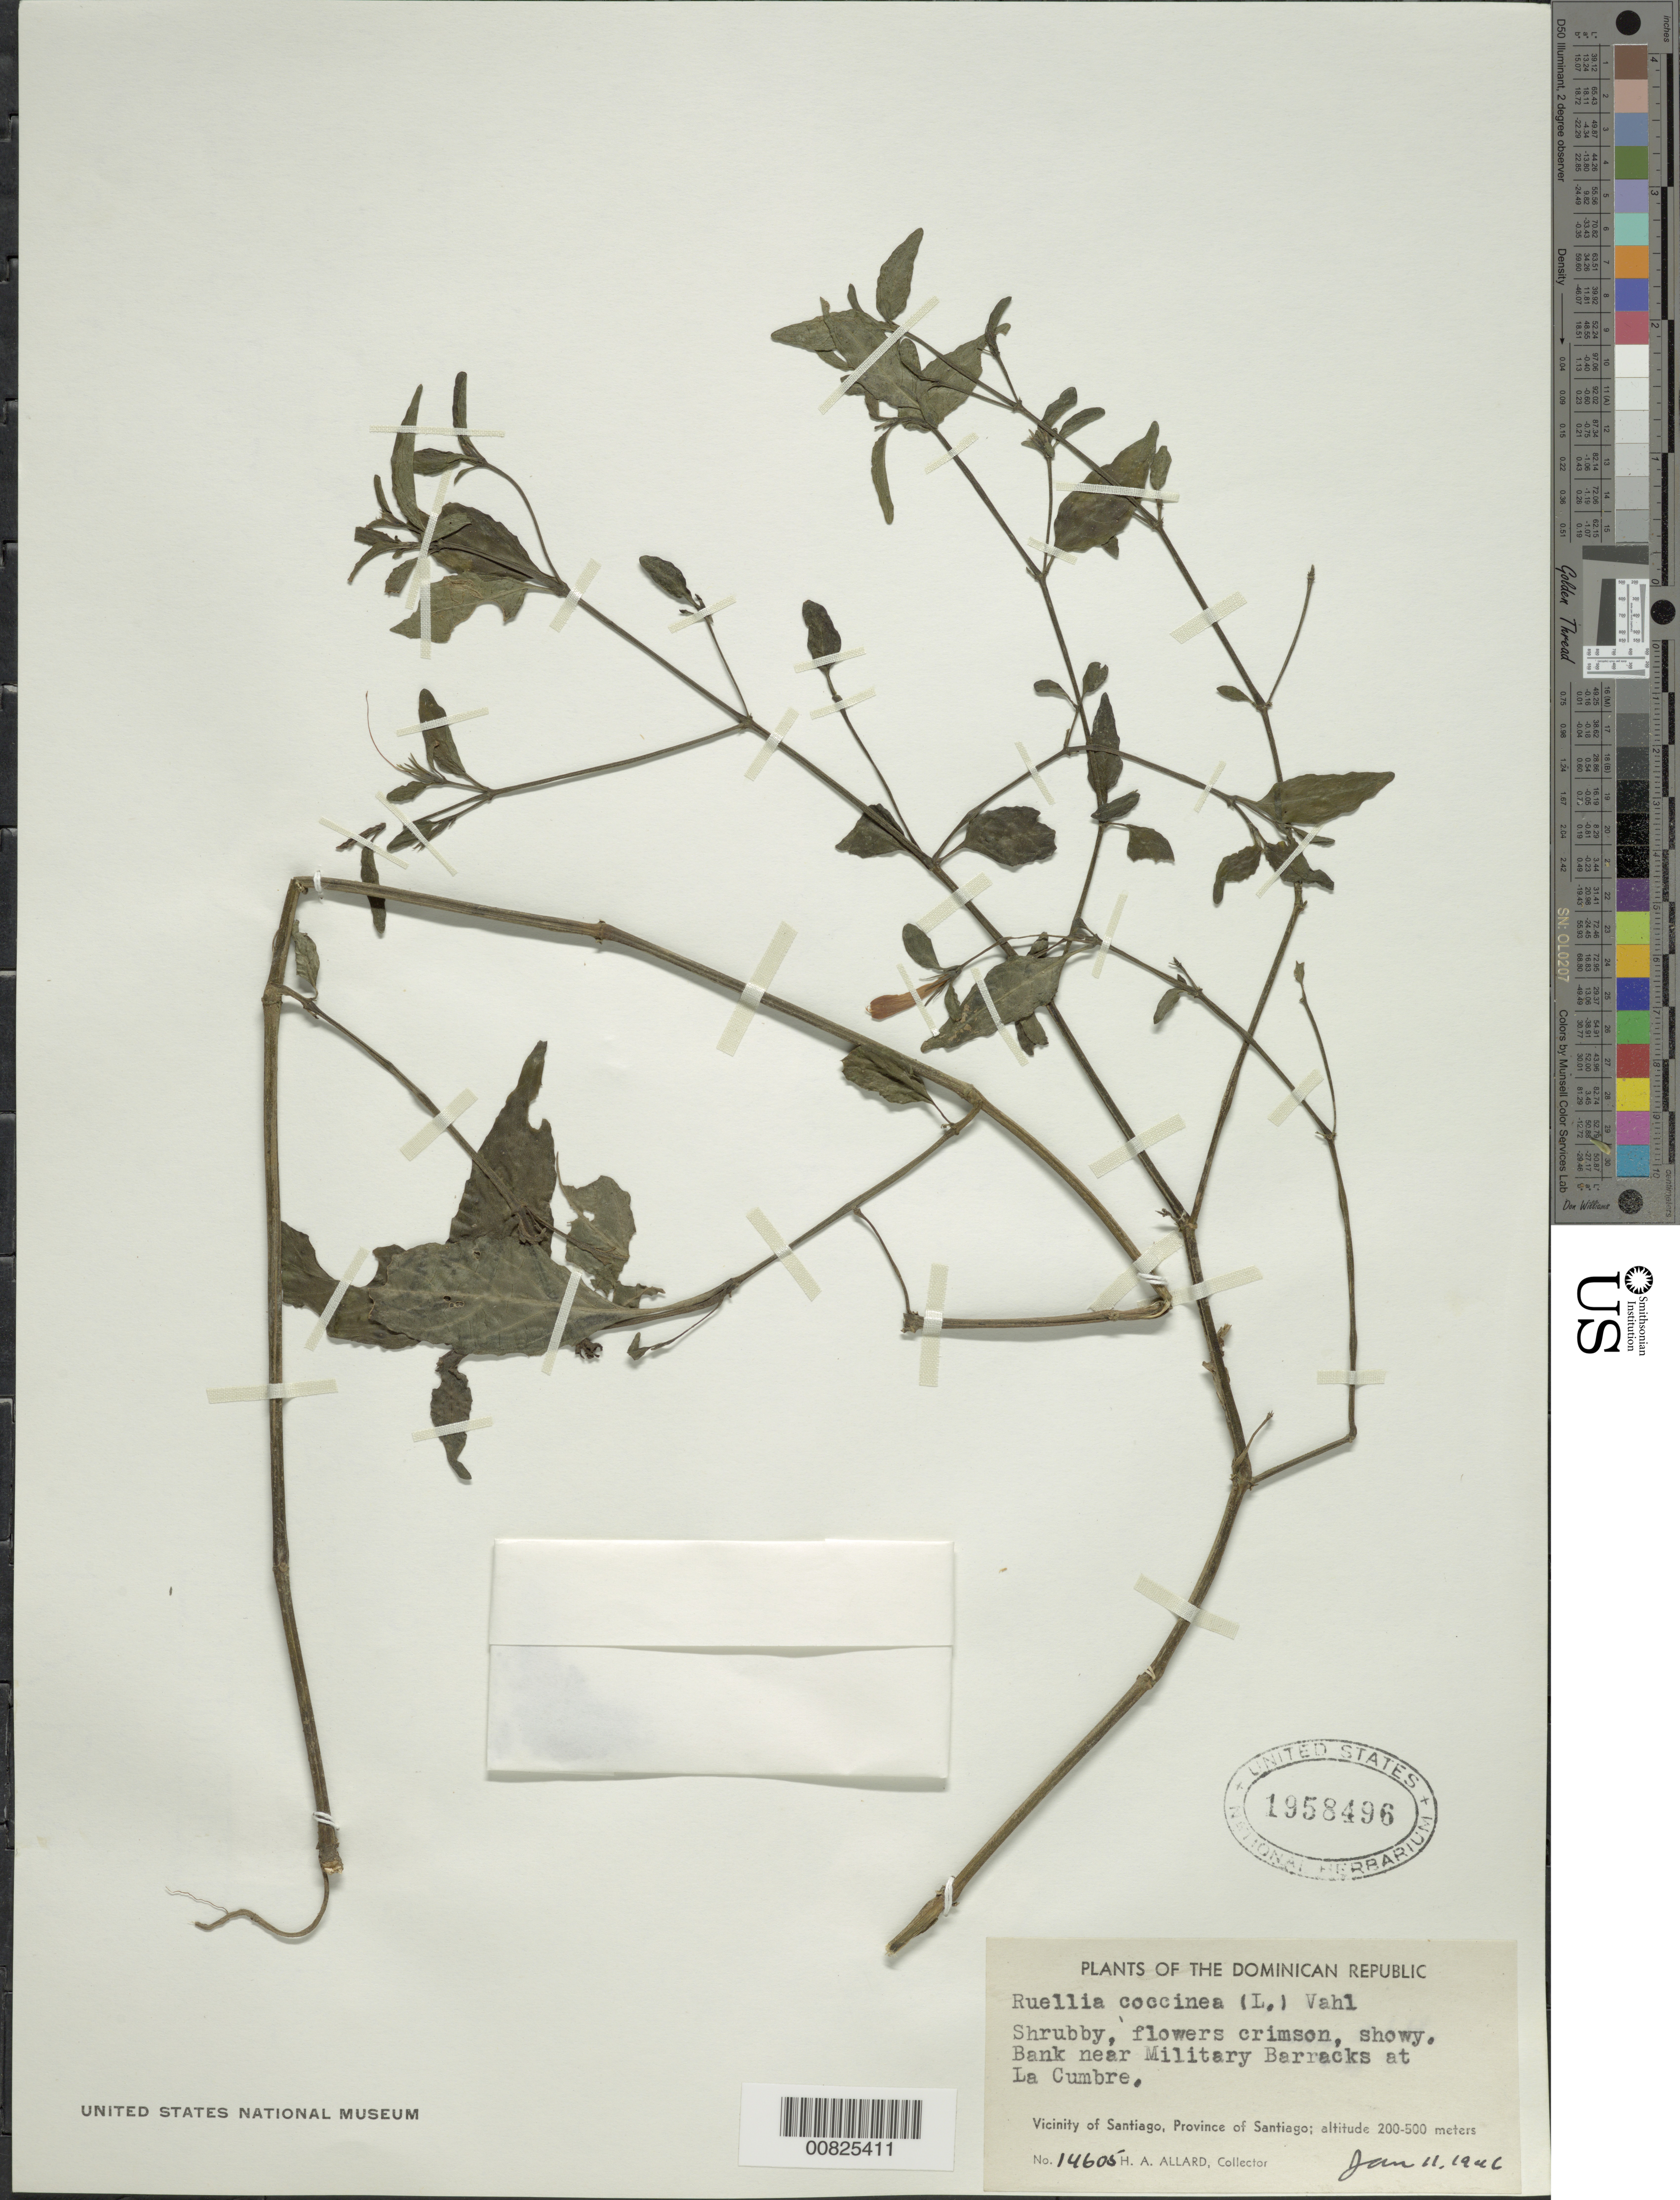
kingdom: Plantae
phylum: Tracheophyta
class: Magnoliopsida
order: Lamiales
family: Acanthaceae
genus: Ruellia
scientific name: Ruellia coccinea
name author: (L.) Vahl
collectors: H. A. Allard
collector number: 14605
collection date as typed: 11 Jan 1946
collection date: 1946-01-11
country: Dominican Republic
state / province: Santiago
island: Hispaniola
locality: Vicinity of Santiago, near Military Barracks at La Cumbre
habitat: Bank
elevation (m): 200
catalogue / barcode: US 1958496